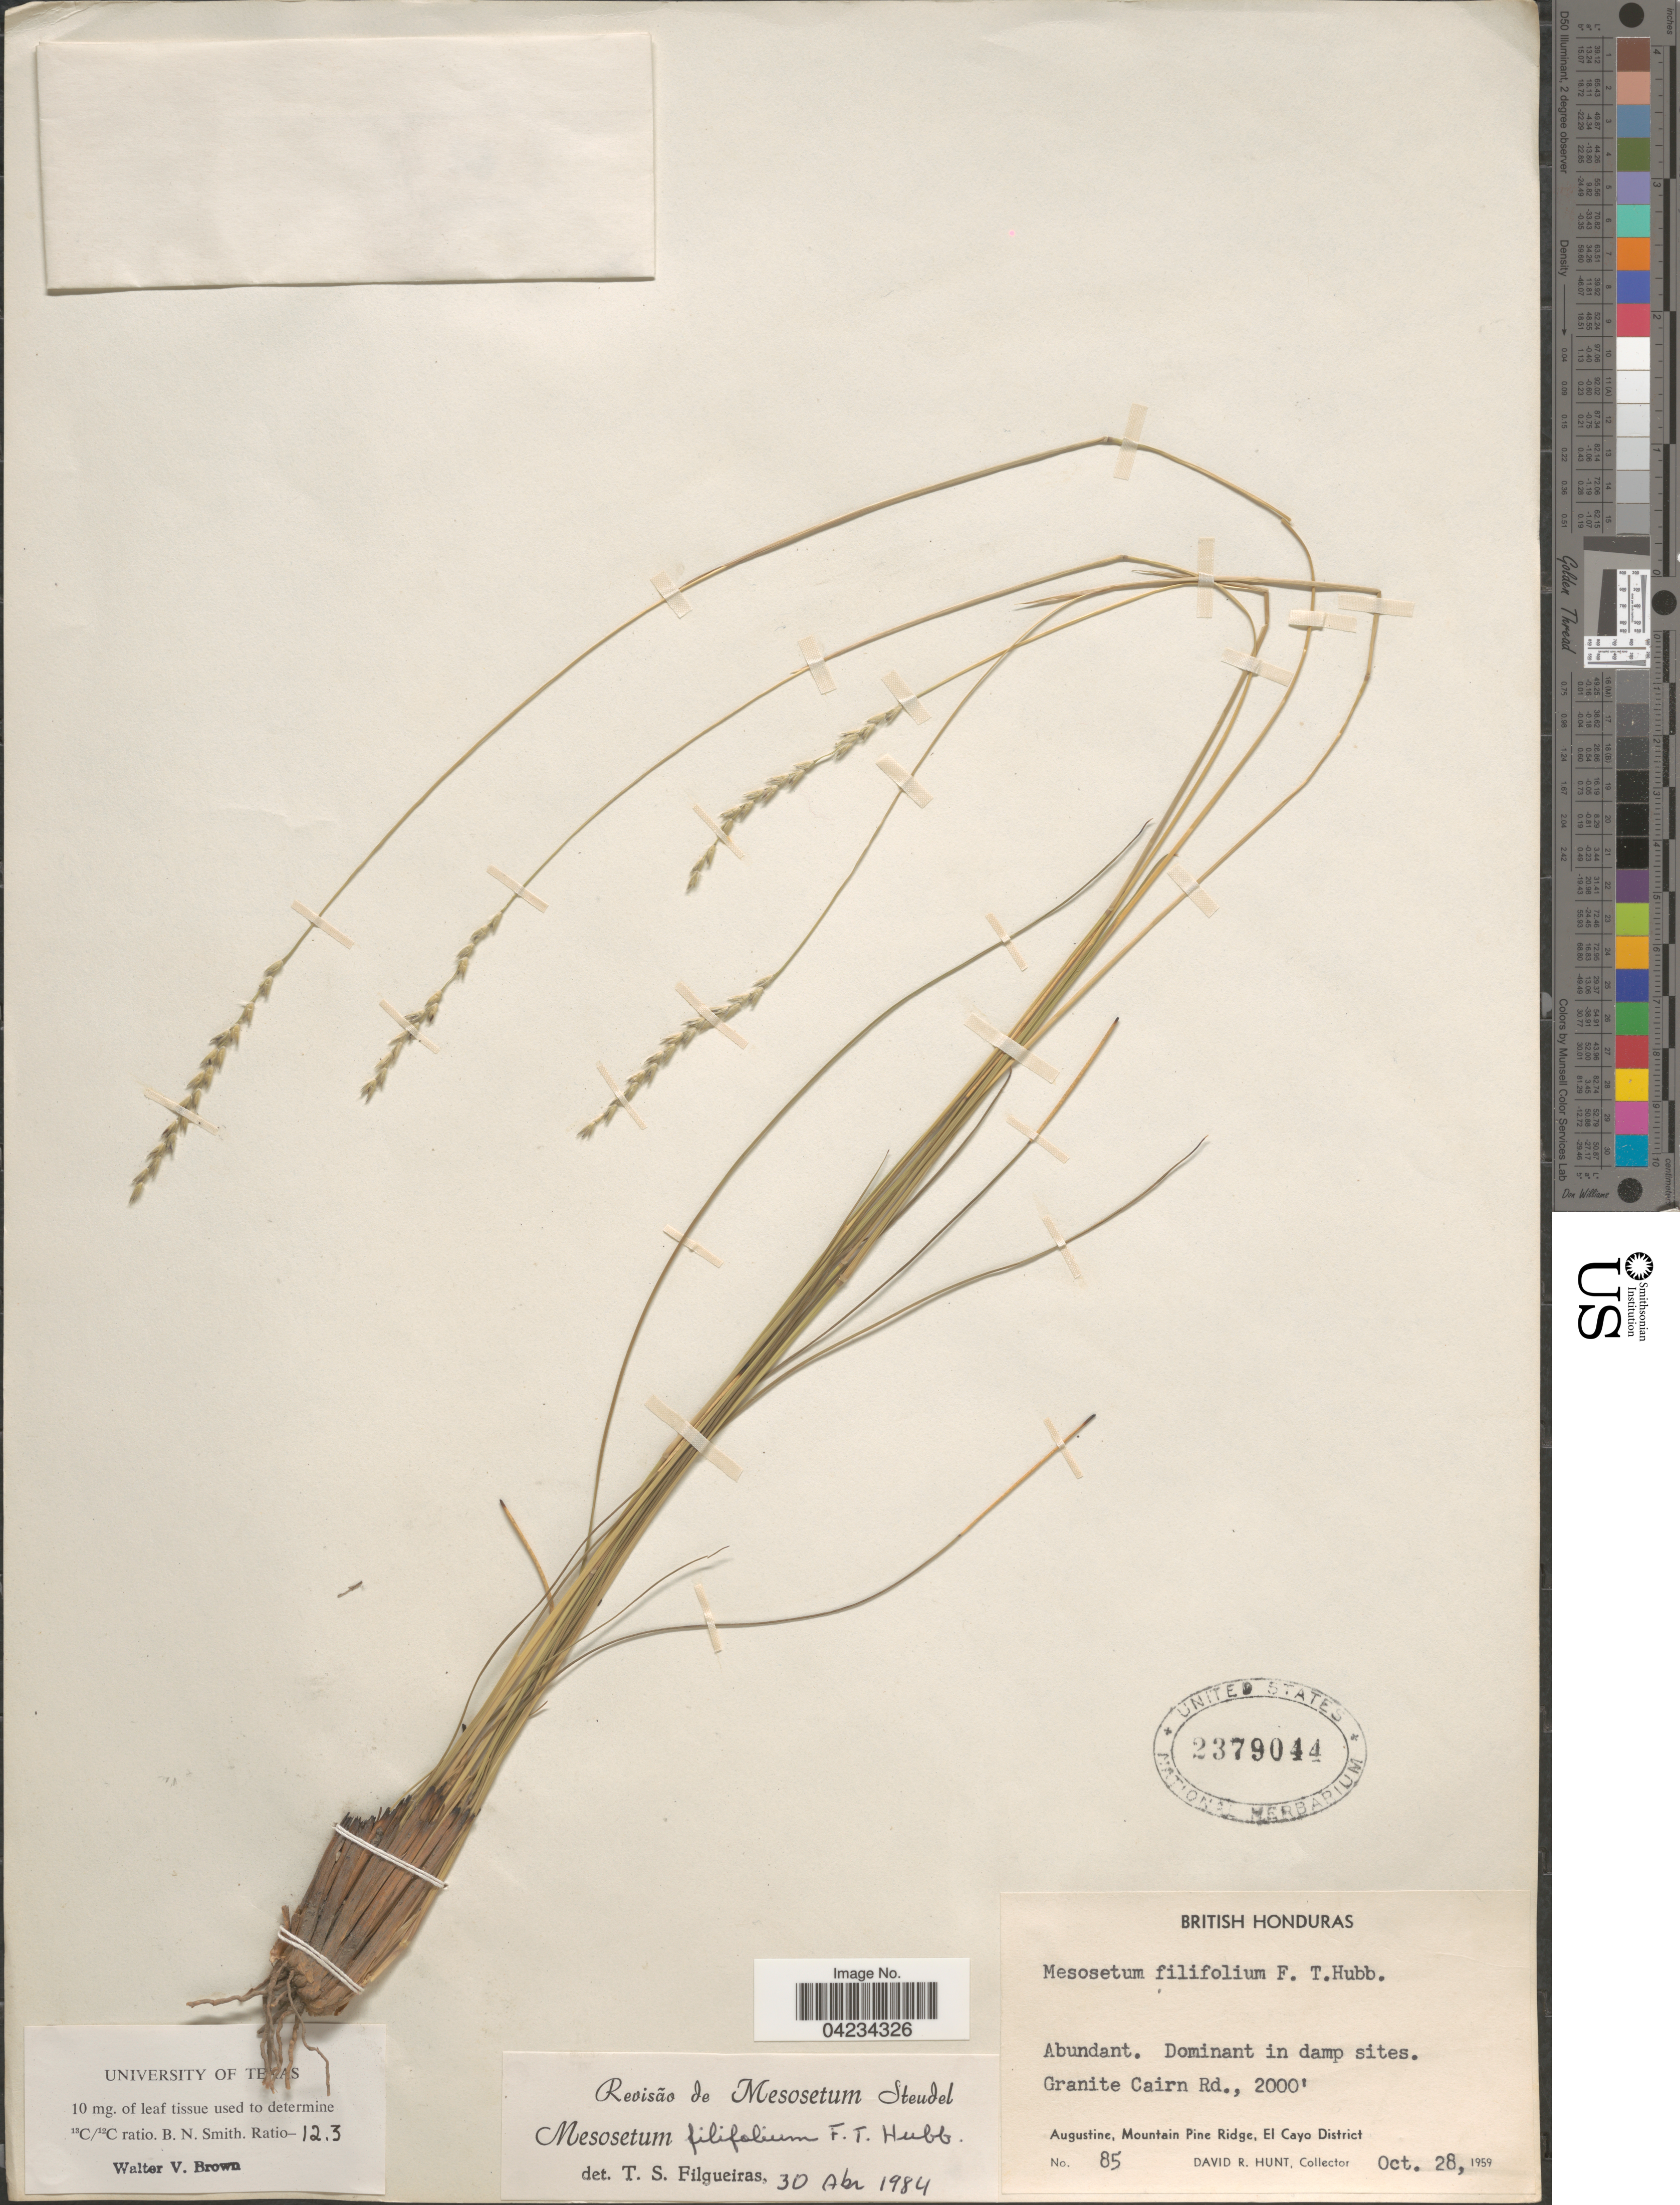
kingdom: Plantae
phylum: Tracheophyta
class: Liliopsida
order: Poales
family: Poaceae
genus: Mesosetum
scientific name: Mesosetum blakei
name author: Swallen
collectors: D. R. Hunt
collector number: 85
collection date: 1959-10-28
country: Belize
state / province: Cayo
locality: Granite Cairn Rd. Augustine, Mountain Pine Ridge, El Cayo District.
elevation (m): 610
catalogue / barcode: US 2379044